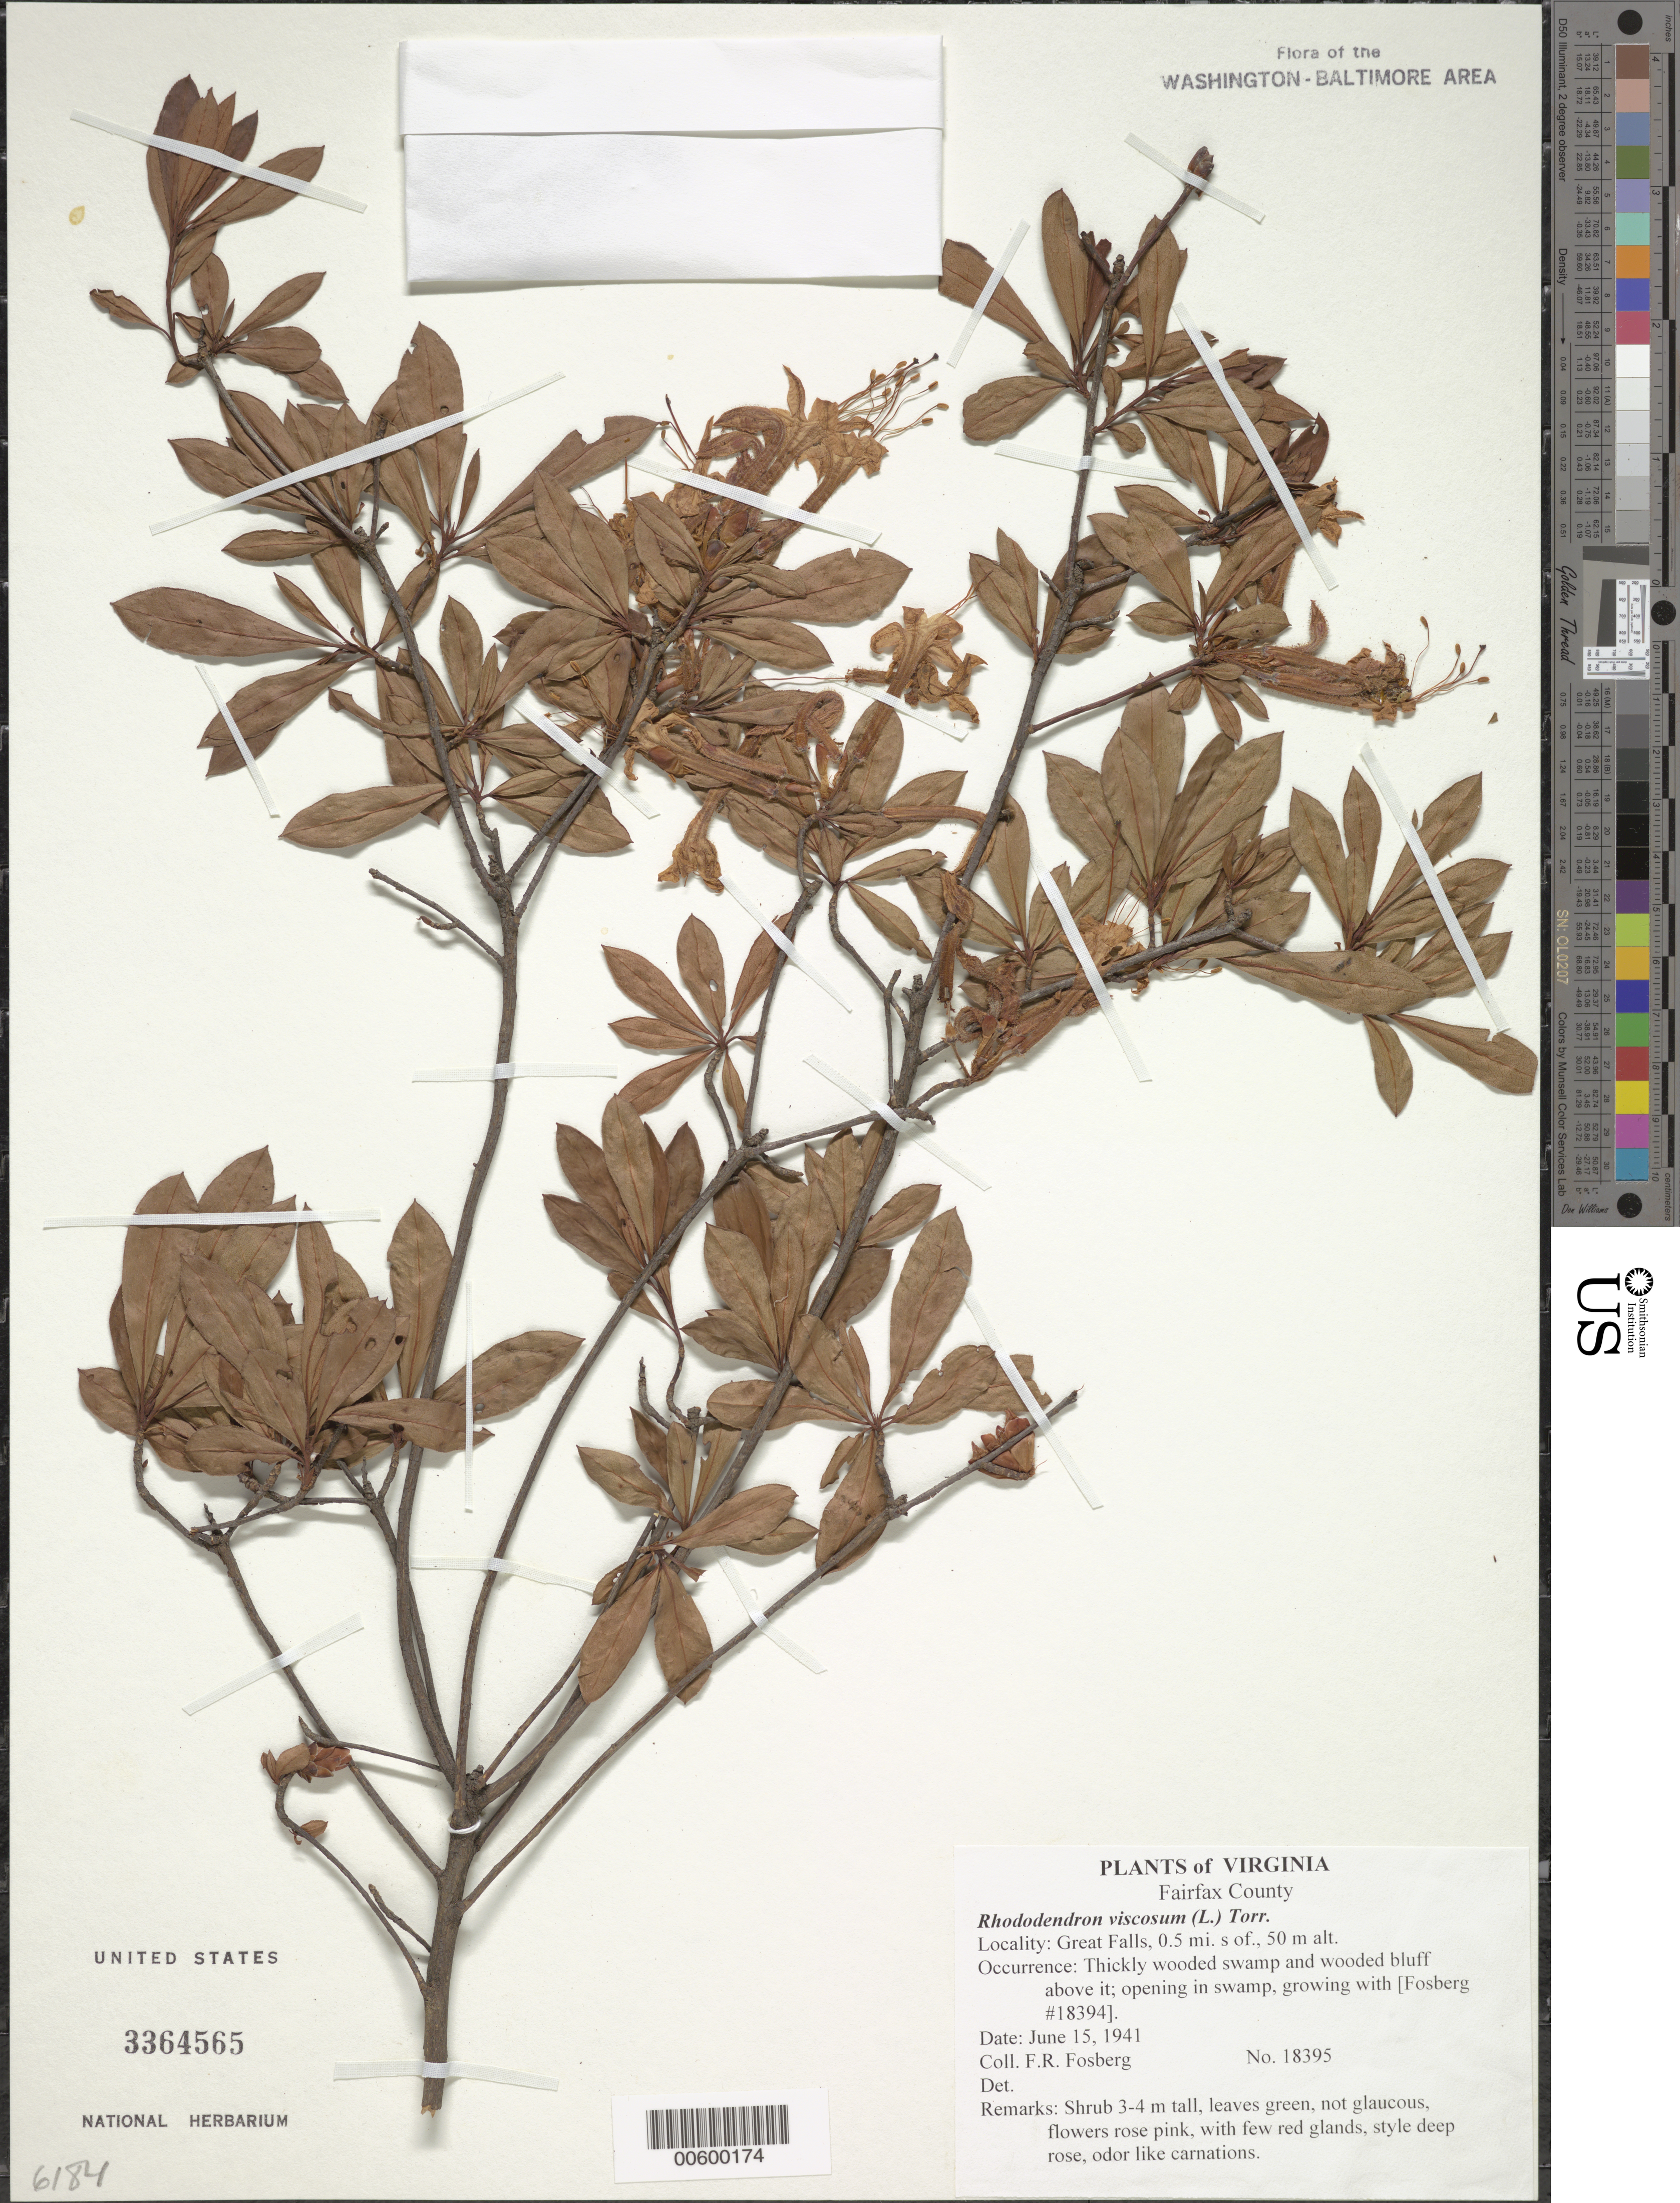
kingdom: Plantae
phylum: Tracheophyta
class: Magnoliopsida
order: Ericales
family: Ericaceae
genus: Rhododendron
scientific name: Rhododendron viscosum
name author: (L.) Torr.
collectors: F. R. Fosberg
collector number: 18395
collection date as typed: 15 Jun 1941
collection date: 1941-06-15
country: United States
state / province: Virginia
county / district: Fairfax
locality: Great Falls, 0.5 mi. S of.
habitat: Thickly wooded swamp and wooded bluff above it; opening in swamp, growing with [Fosberg #18394].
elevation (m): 50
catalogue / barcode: US 3364565